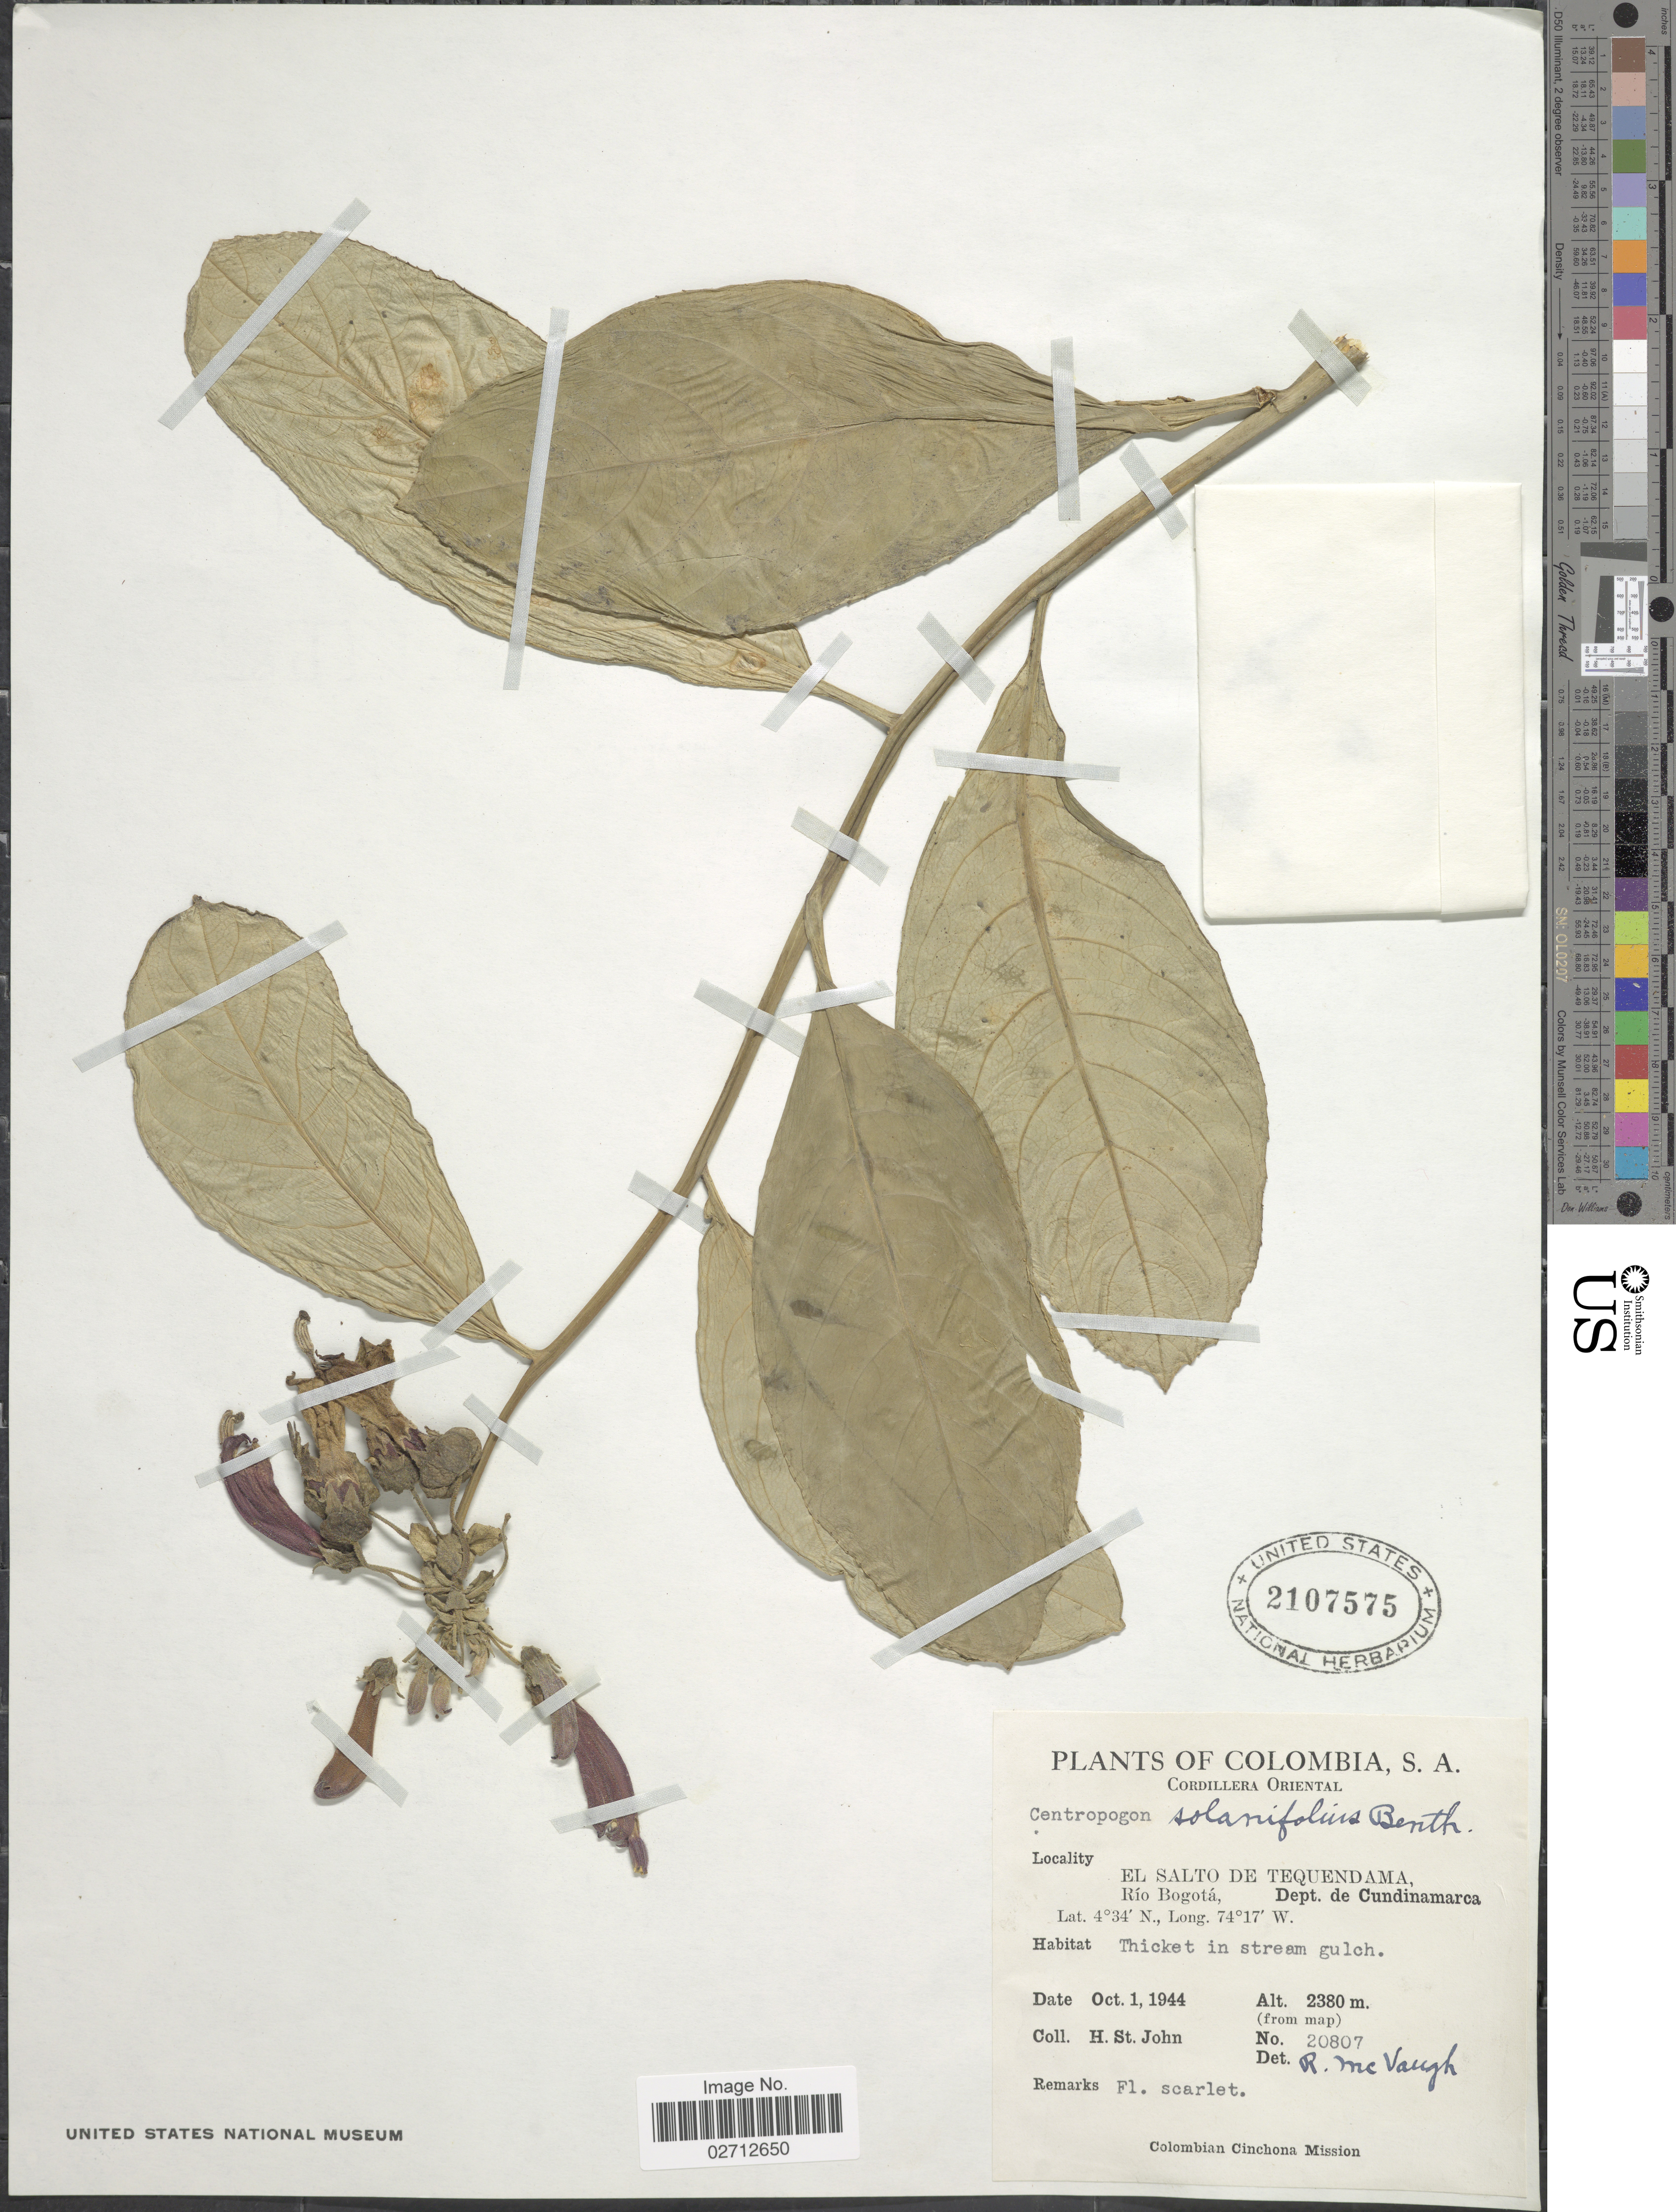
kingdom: Plantae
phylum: Tracheophyta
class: Magnoliopsida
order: Asterales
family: Campanulaceae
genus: Centropogon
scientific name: Centropogon solanifolius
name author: Benth.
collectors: H. St. John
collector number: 20807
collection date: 1944-10-01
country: Colombia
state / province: Cundinamarca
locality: Cordillera Oriental, El Salto De Tequendama, Río Bogotá, Dept. de Cundinamarca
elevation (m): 2380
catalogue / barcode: US 2107575